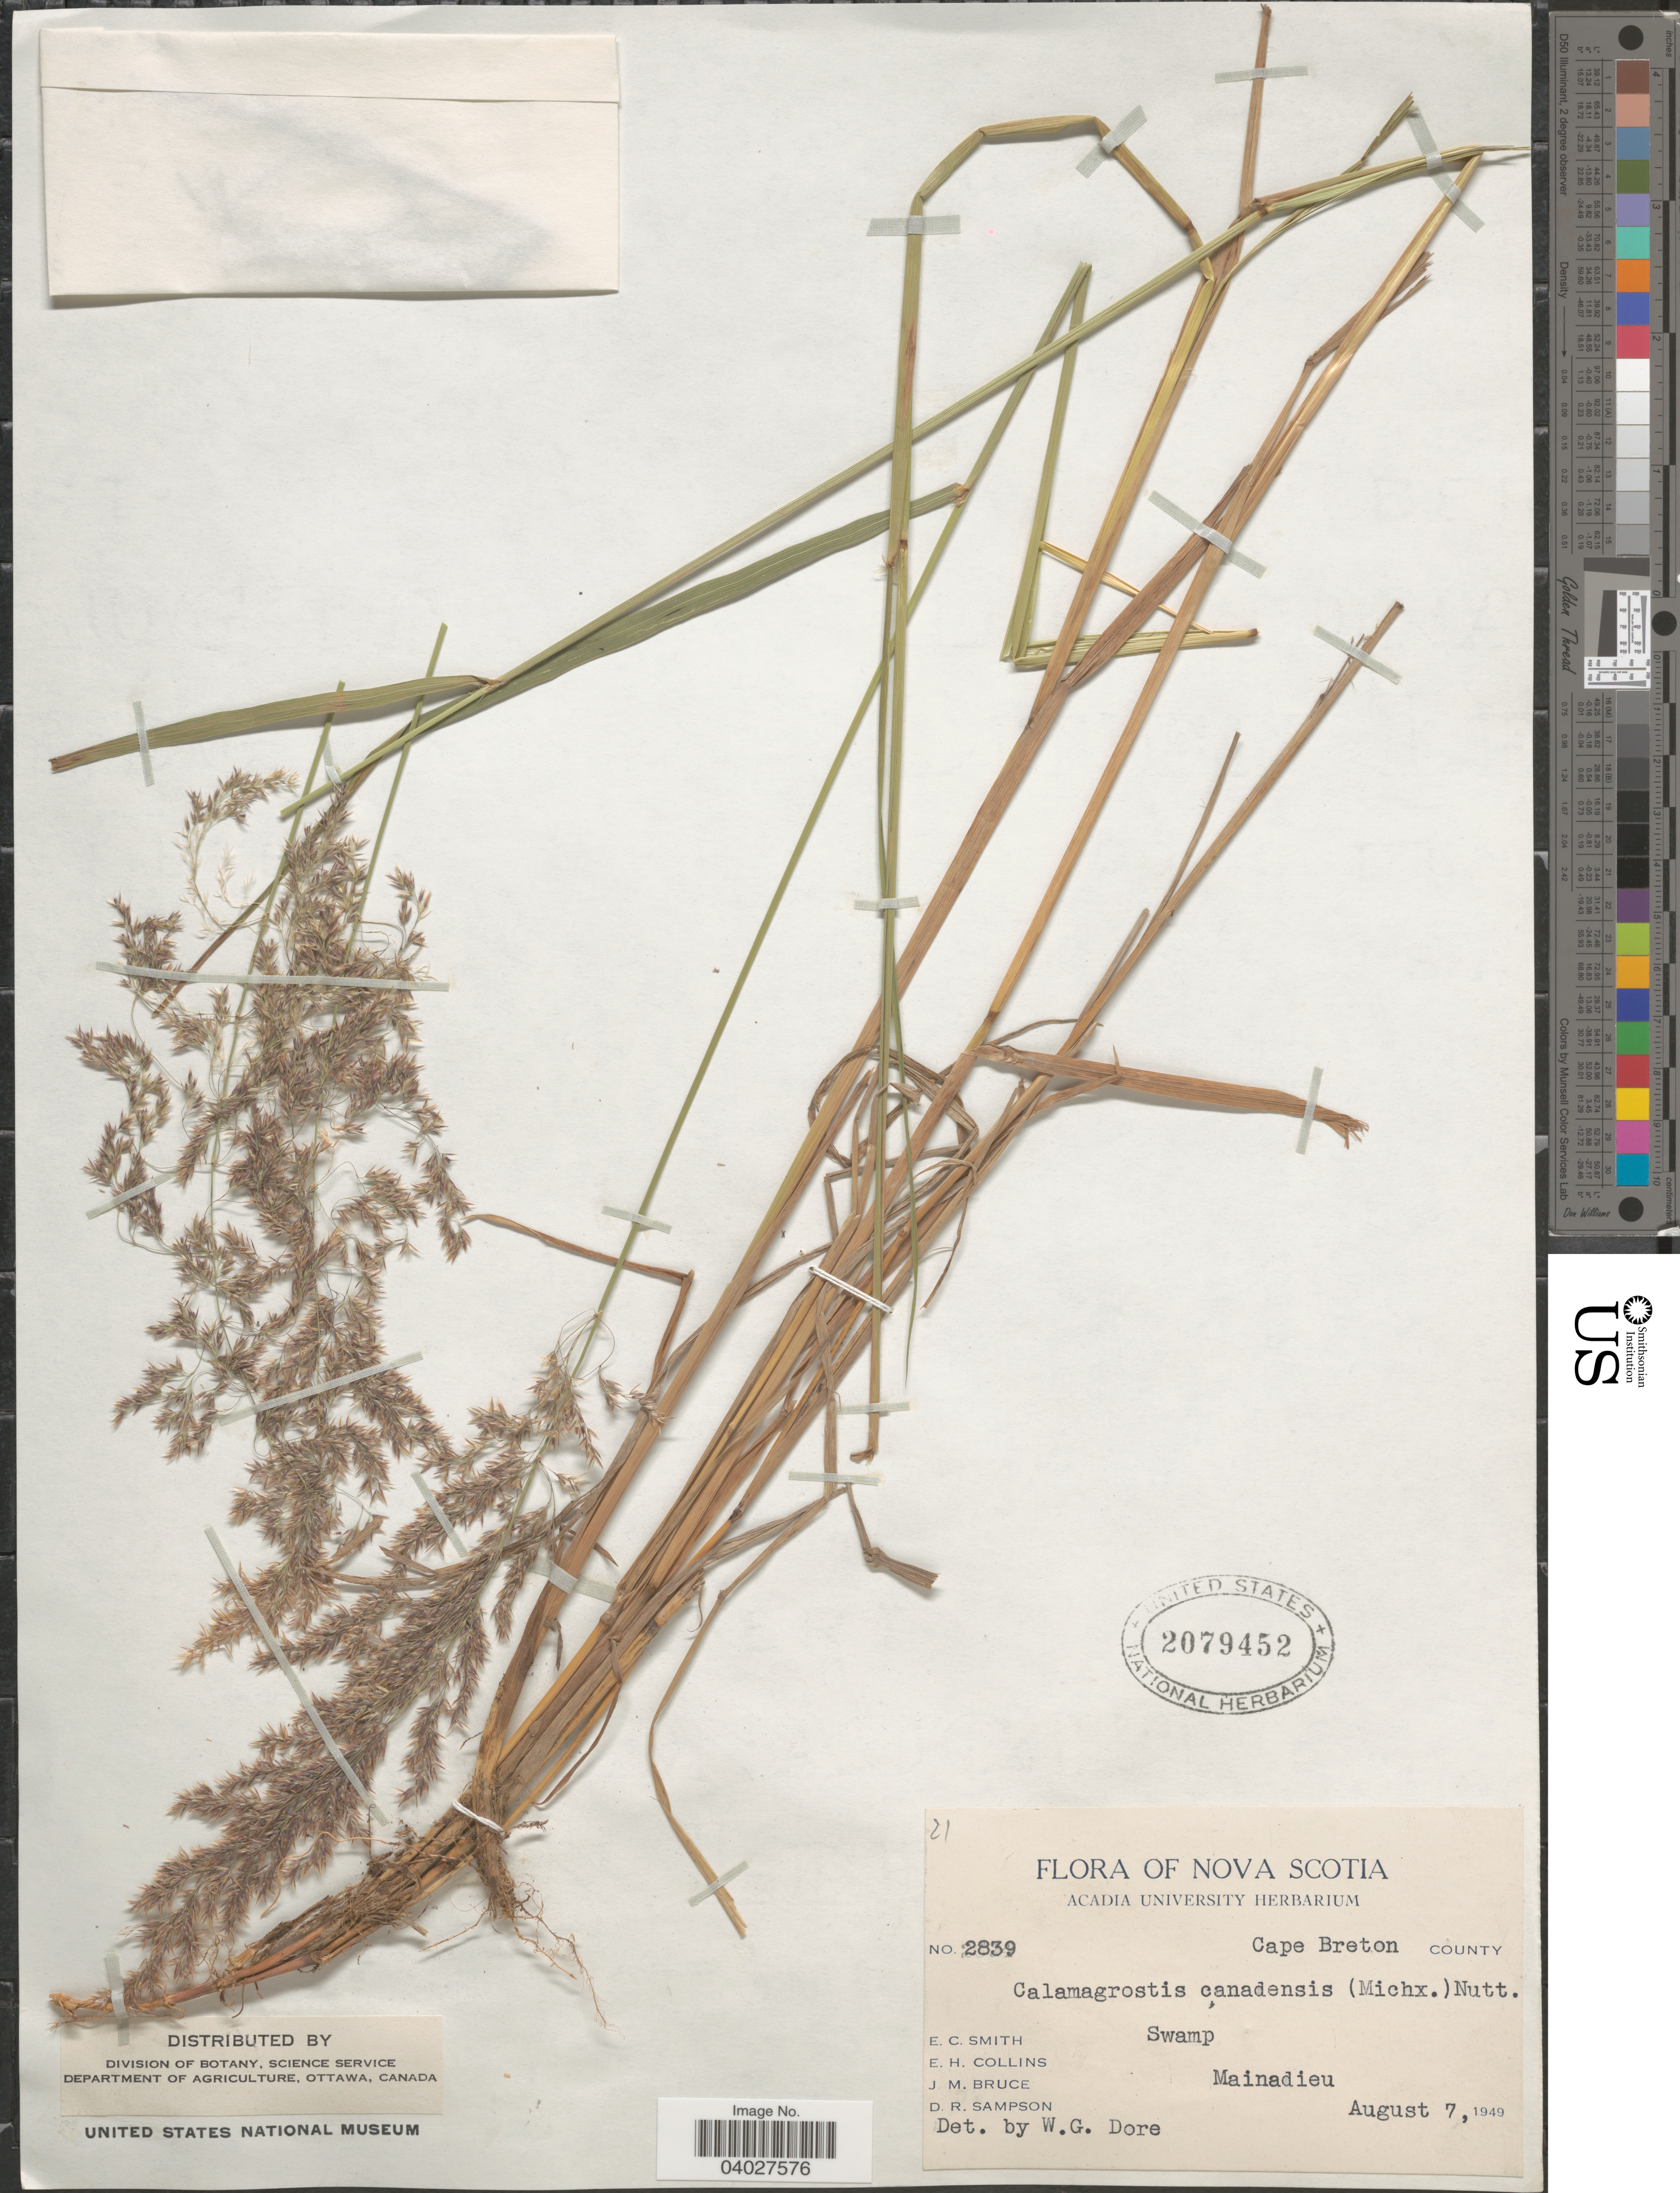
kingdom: Plantae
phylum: Tracheophyta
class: Liliopsida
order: Poales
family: Poaceae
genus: Calamagrostis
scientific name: Calamagrostis canadensis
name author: (Michx.) P. Beauv.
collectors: E. Smith, E. Collins, J. Bruce & D. Sampson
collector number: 2839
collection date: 1949-08-07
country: Canada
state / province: Nova Scotia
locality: Cape Breton County. Swamp. Mainadieu.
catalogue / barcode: US 2079452